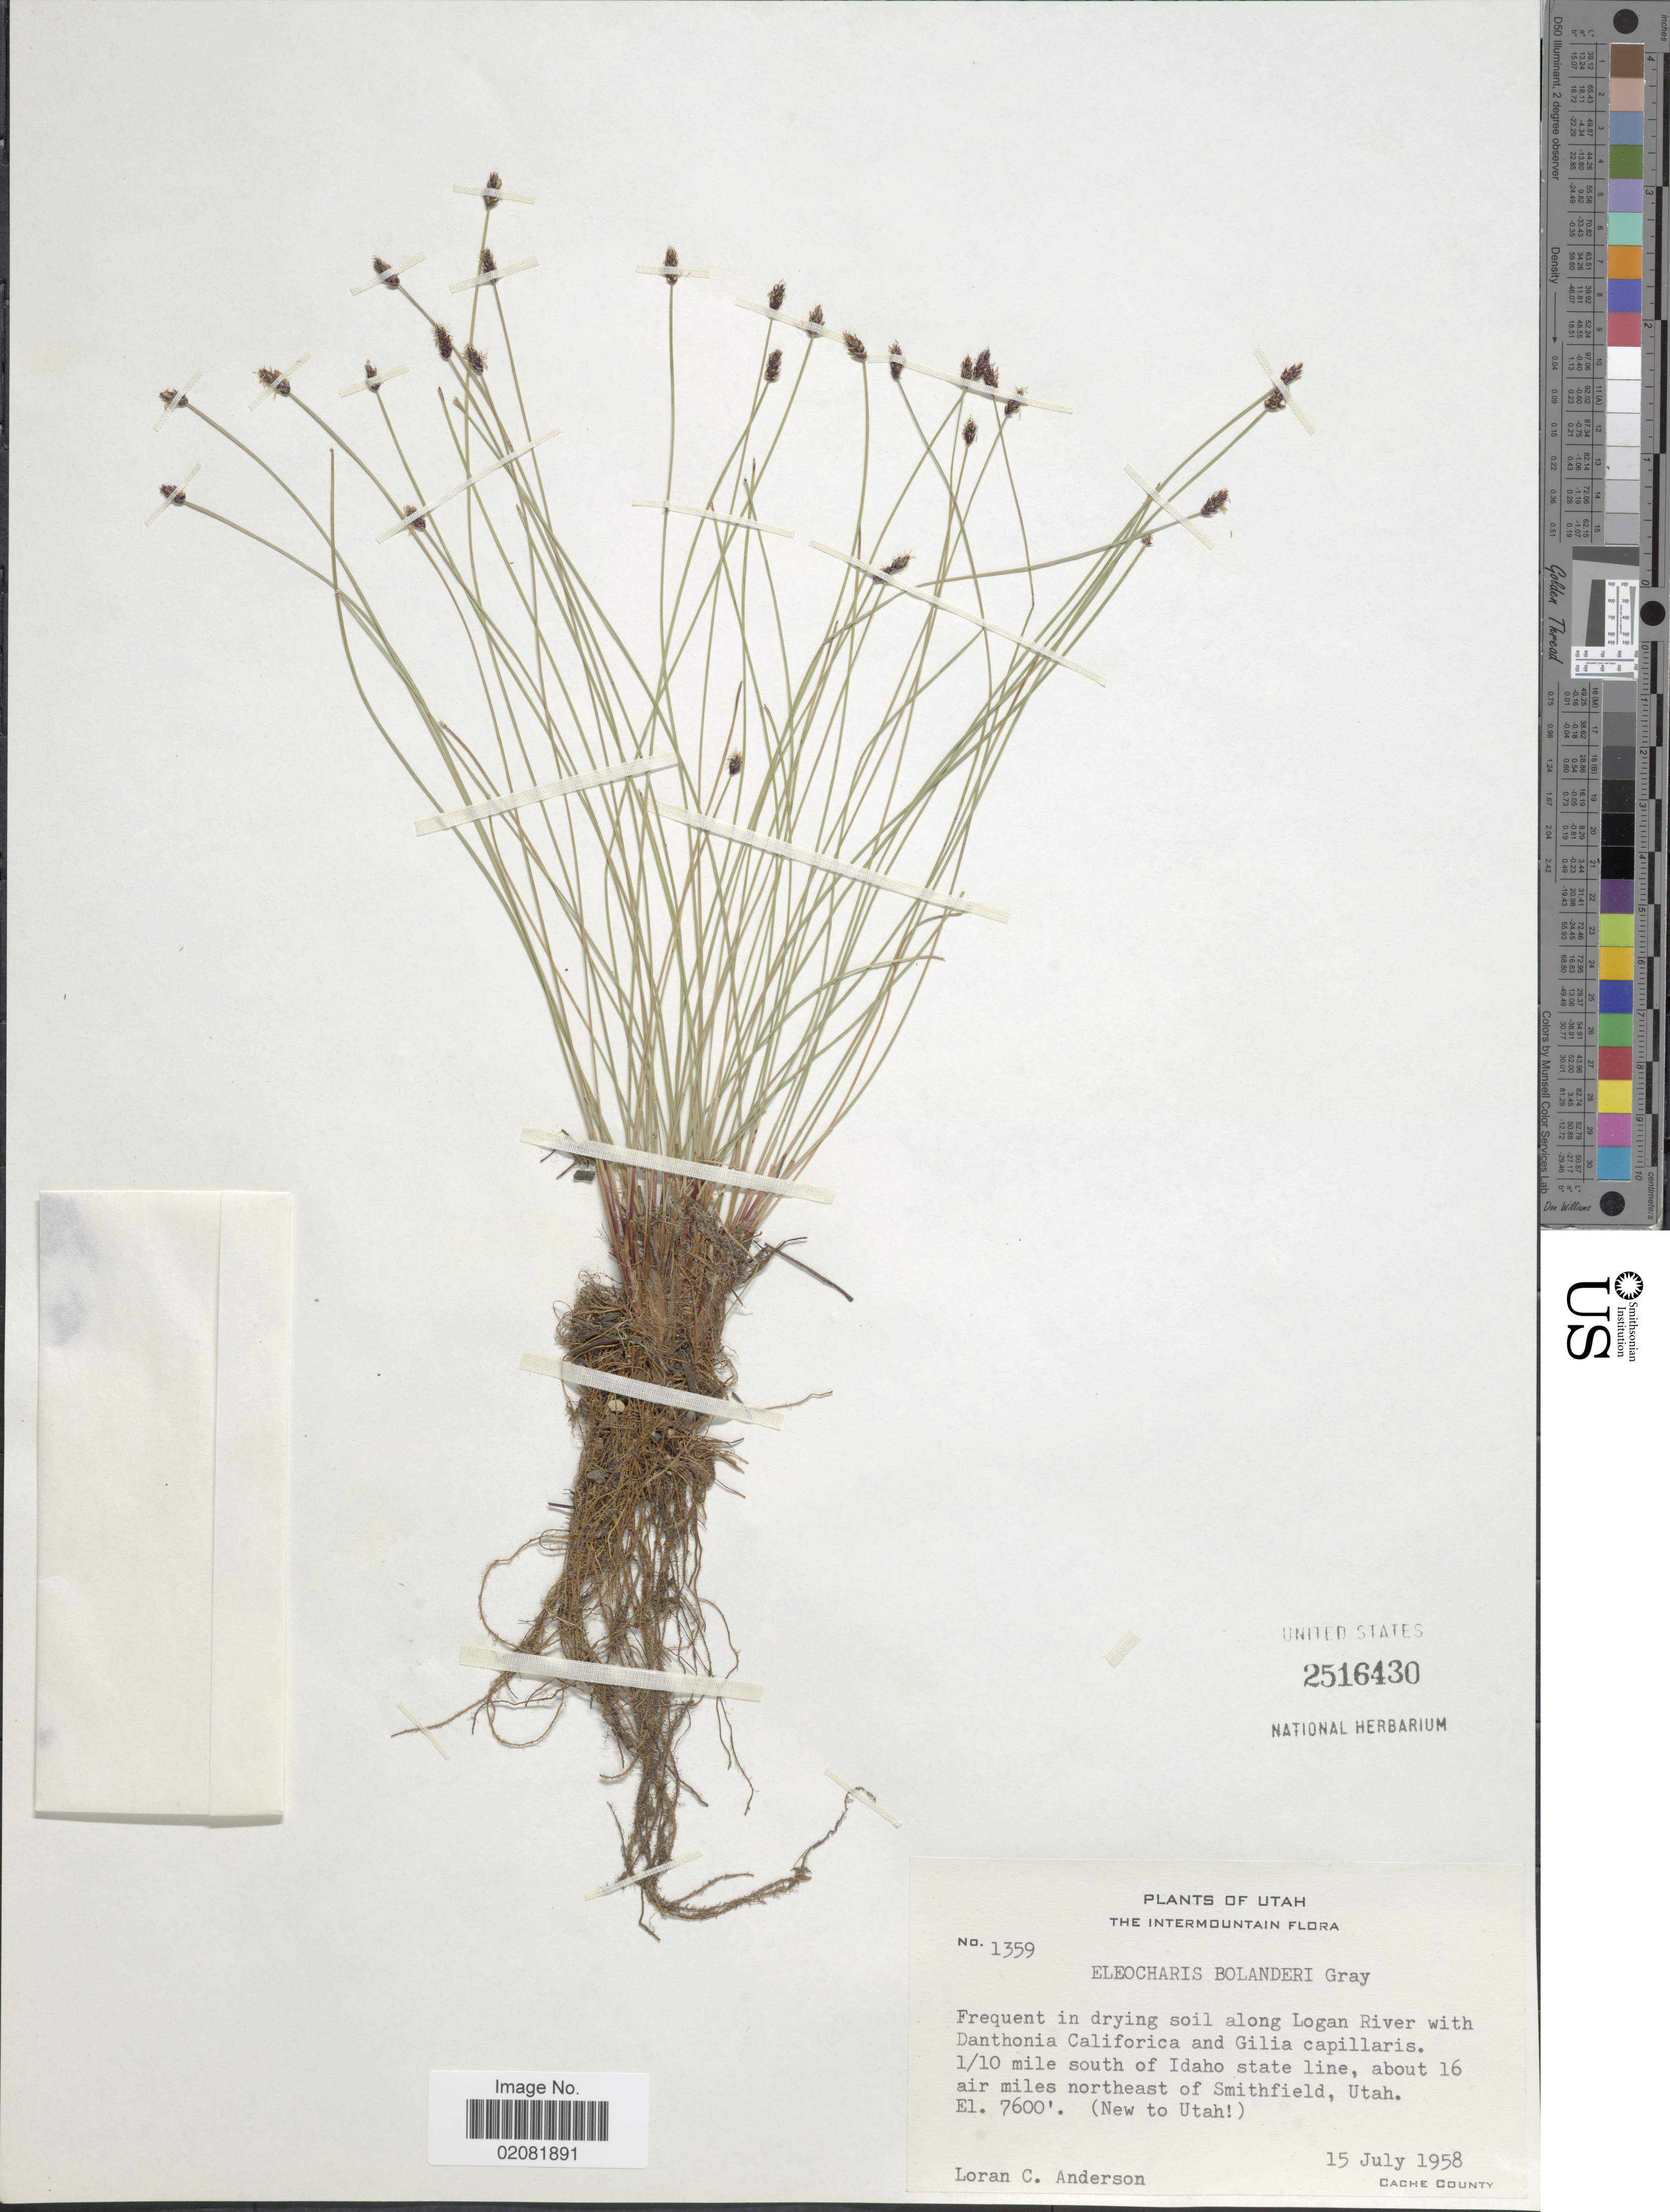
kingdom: Plantae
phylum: Tracheophyta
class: Liliopsida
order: Poales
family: Cyperaceae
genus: Eleocharis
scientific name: Eleocharis bolanderi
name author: A. Gray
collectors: L. C. Anderson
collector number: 1359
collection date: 1958-07-15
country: United States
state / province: Utah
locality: Intermountain Flora, Along Logan River, 1/10 mile south of Idaho state Line, about 16 air miles northeast of Smithfield, Cache County (New to Utah)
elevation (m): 2316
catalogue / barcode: US 2516430